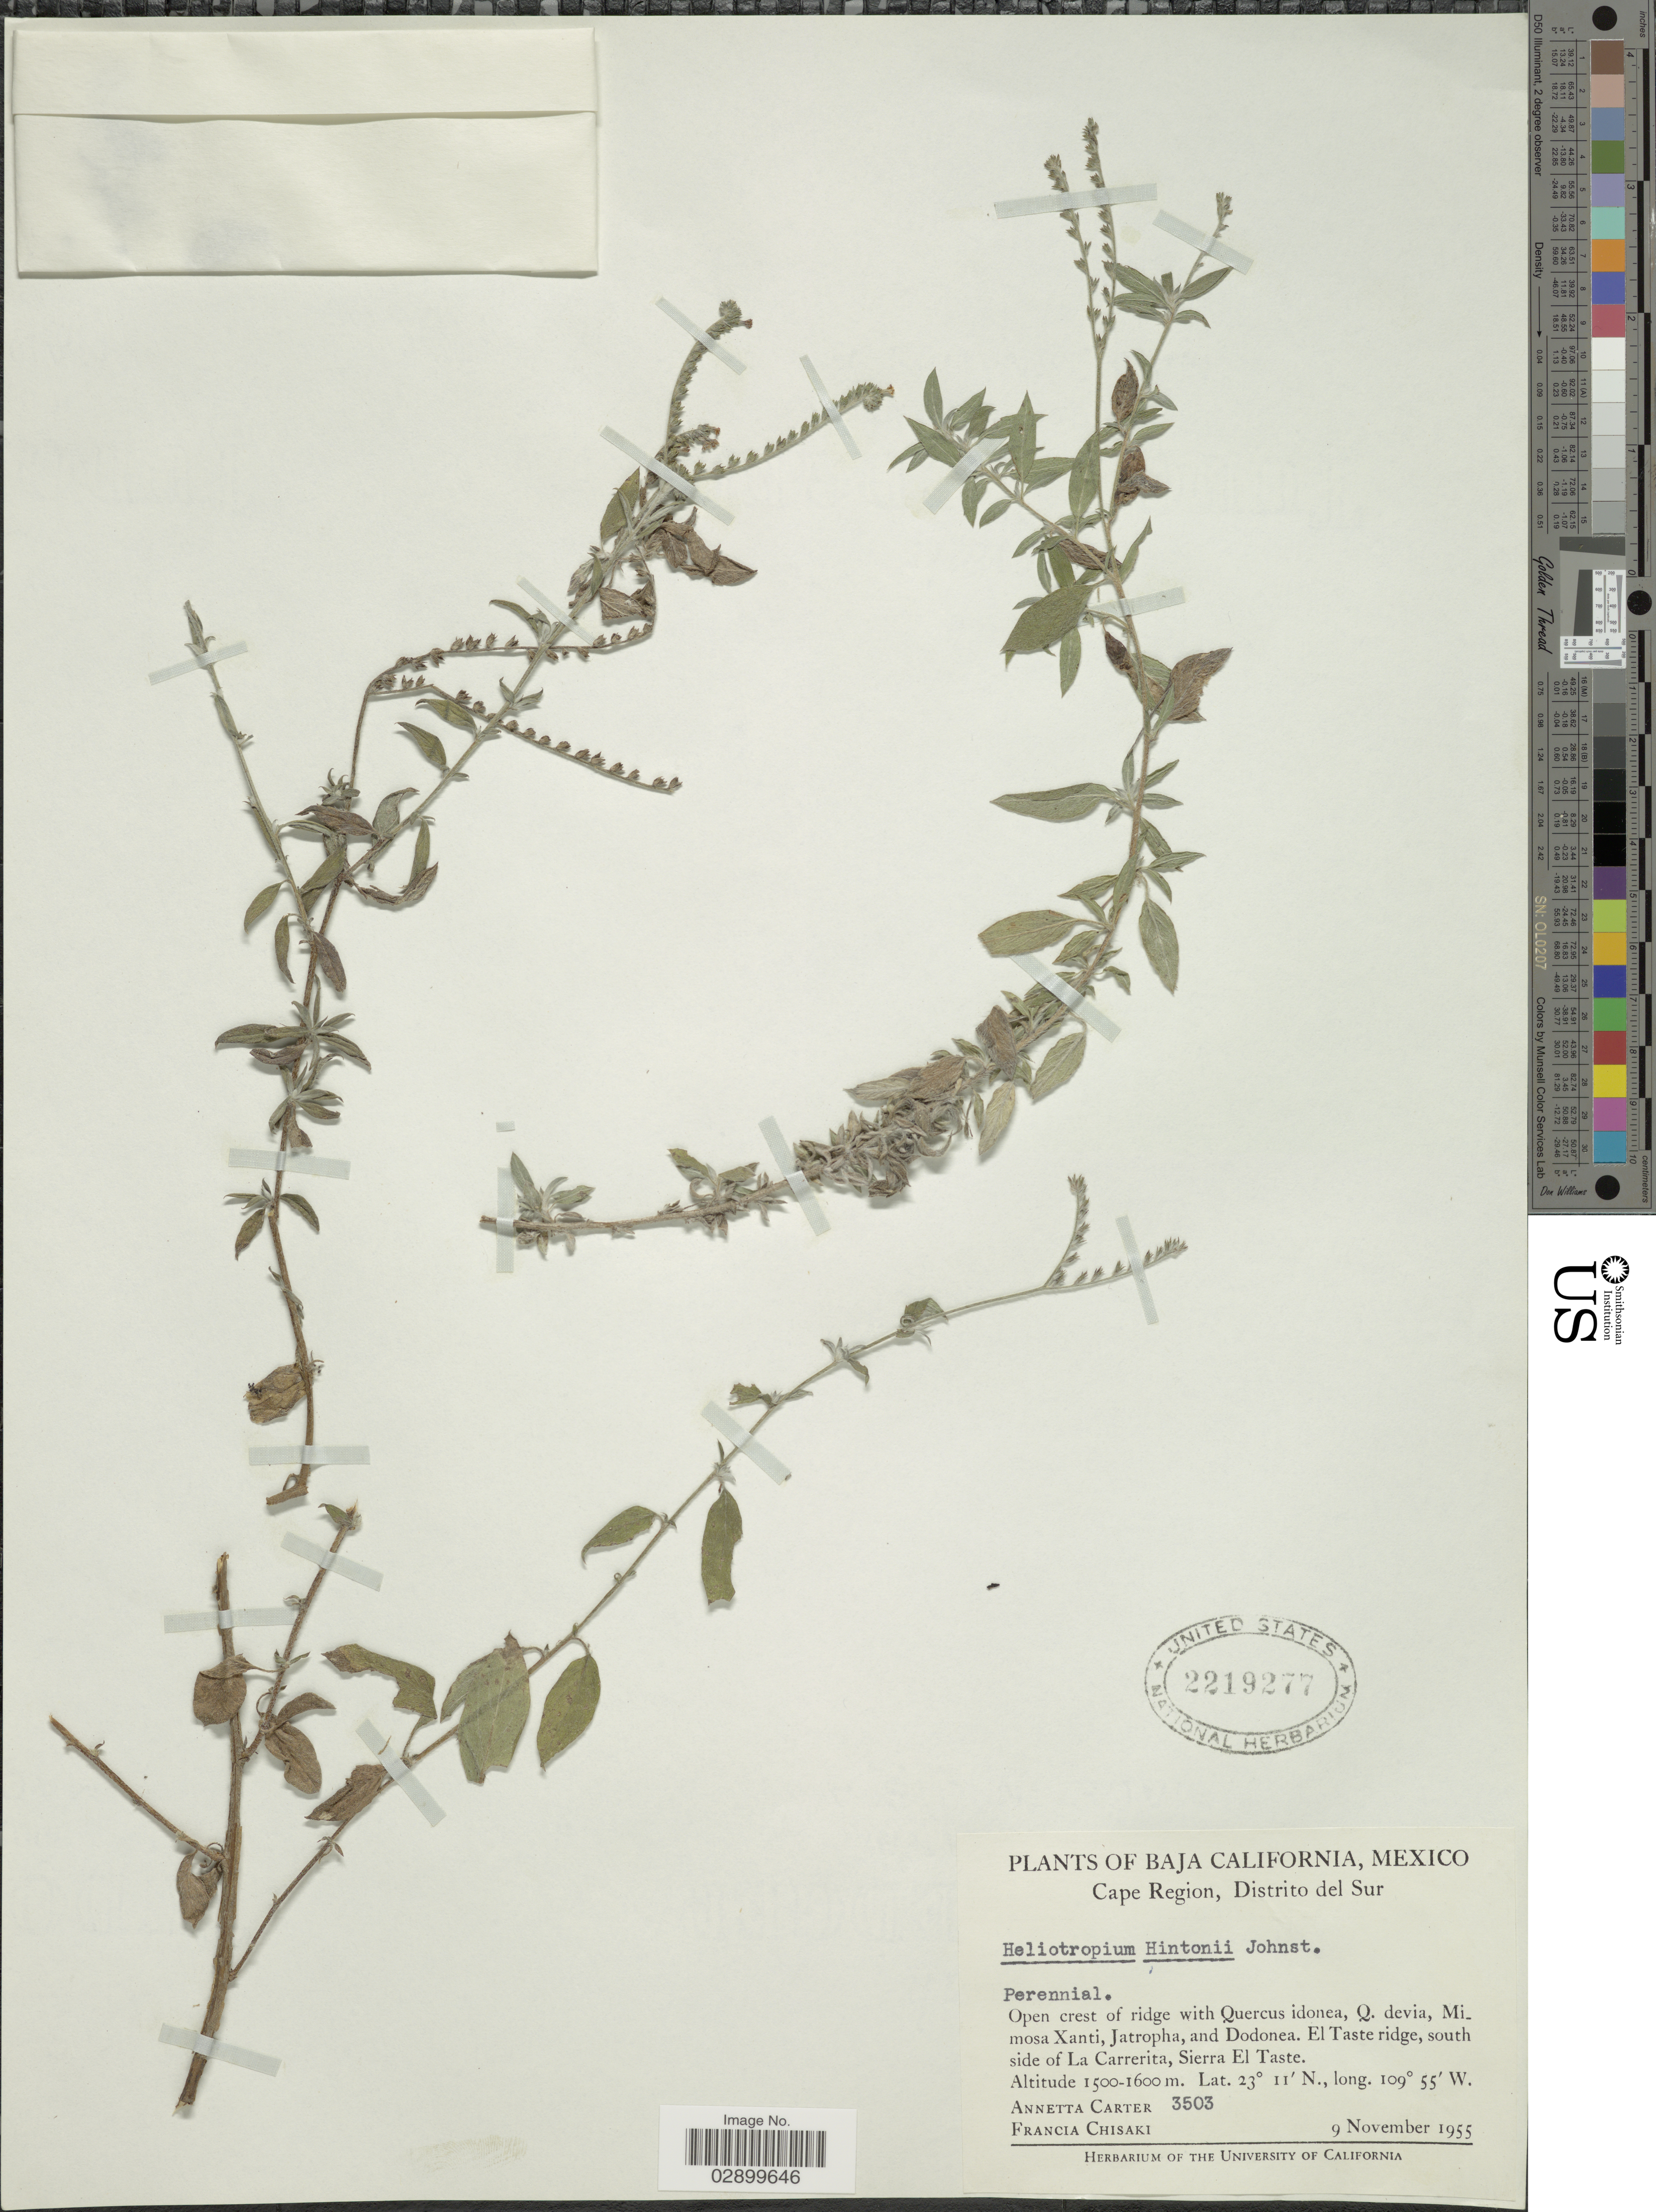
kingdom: Plantae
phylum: Tracheophyta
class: Magnoliopsida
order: Boraginales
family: Heliotropiaceae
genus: Heliotropium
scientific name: Heliotropium hintonii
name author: (I.M. Johnst.) I.M. Johnst.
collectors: A. Carter & F. Chisaki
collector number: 3503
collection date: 1955-11-09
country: Mexico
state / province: Baja California Sur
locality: Cape Region, Distrito del Sur, El Taste ridge, south side of La Carrerita, Sierra El Taste.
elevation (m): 1500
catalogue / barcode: US 2219277